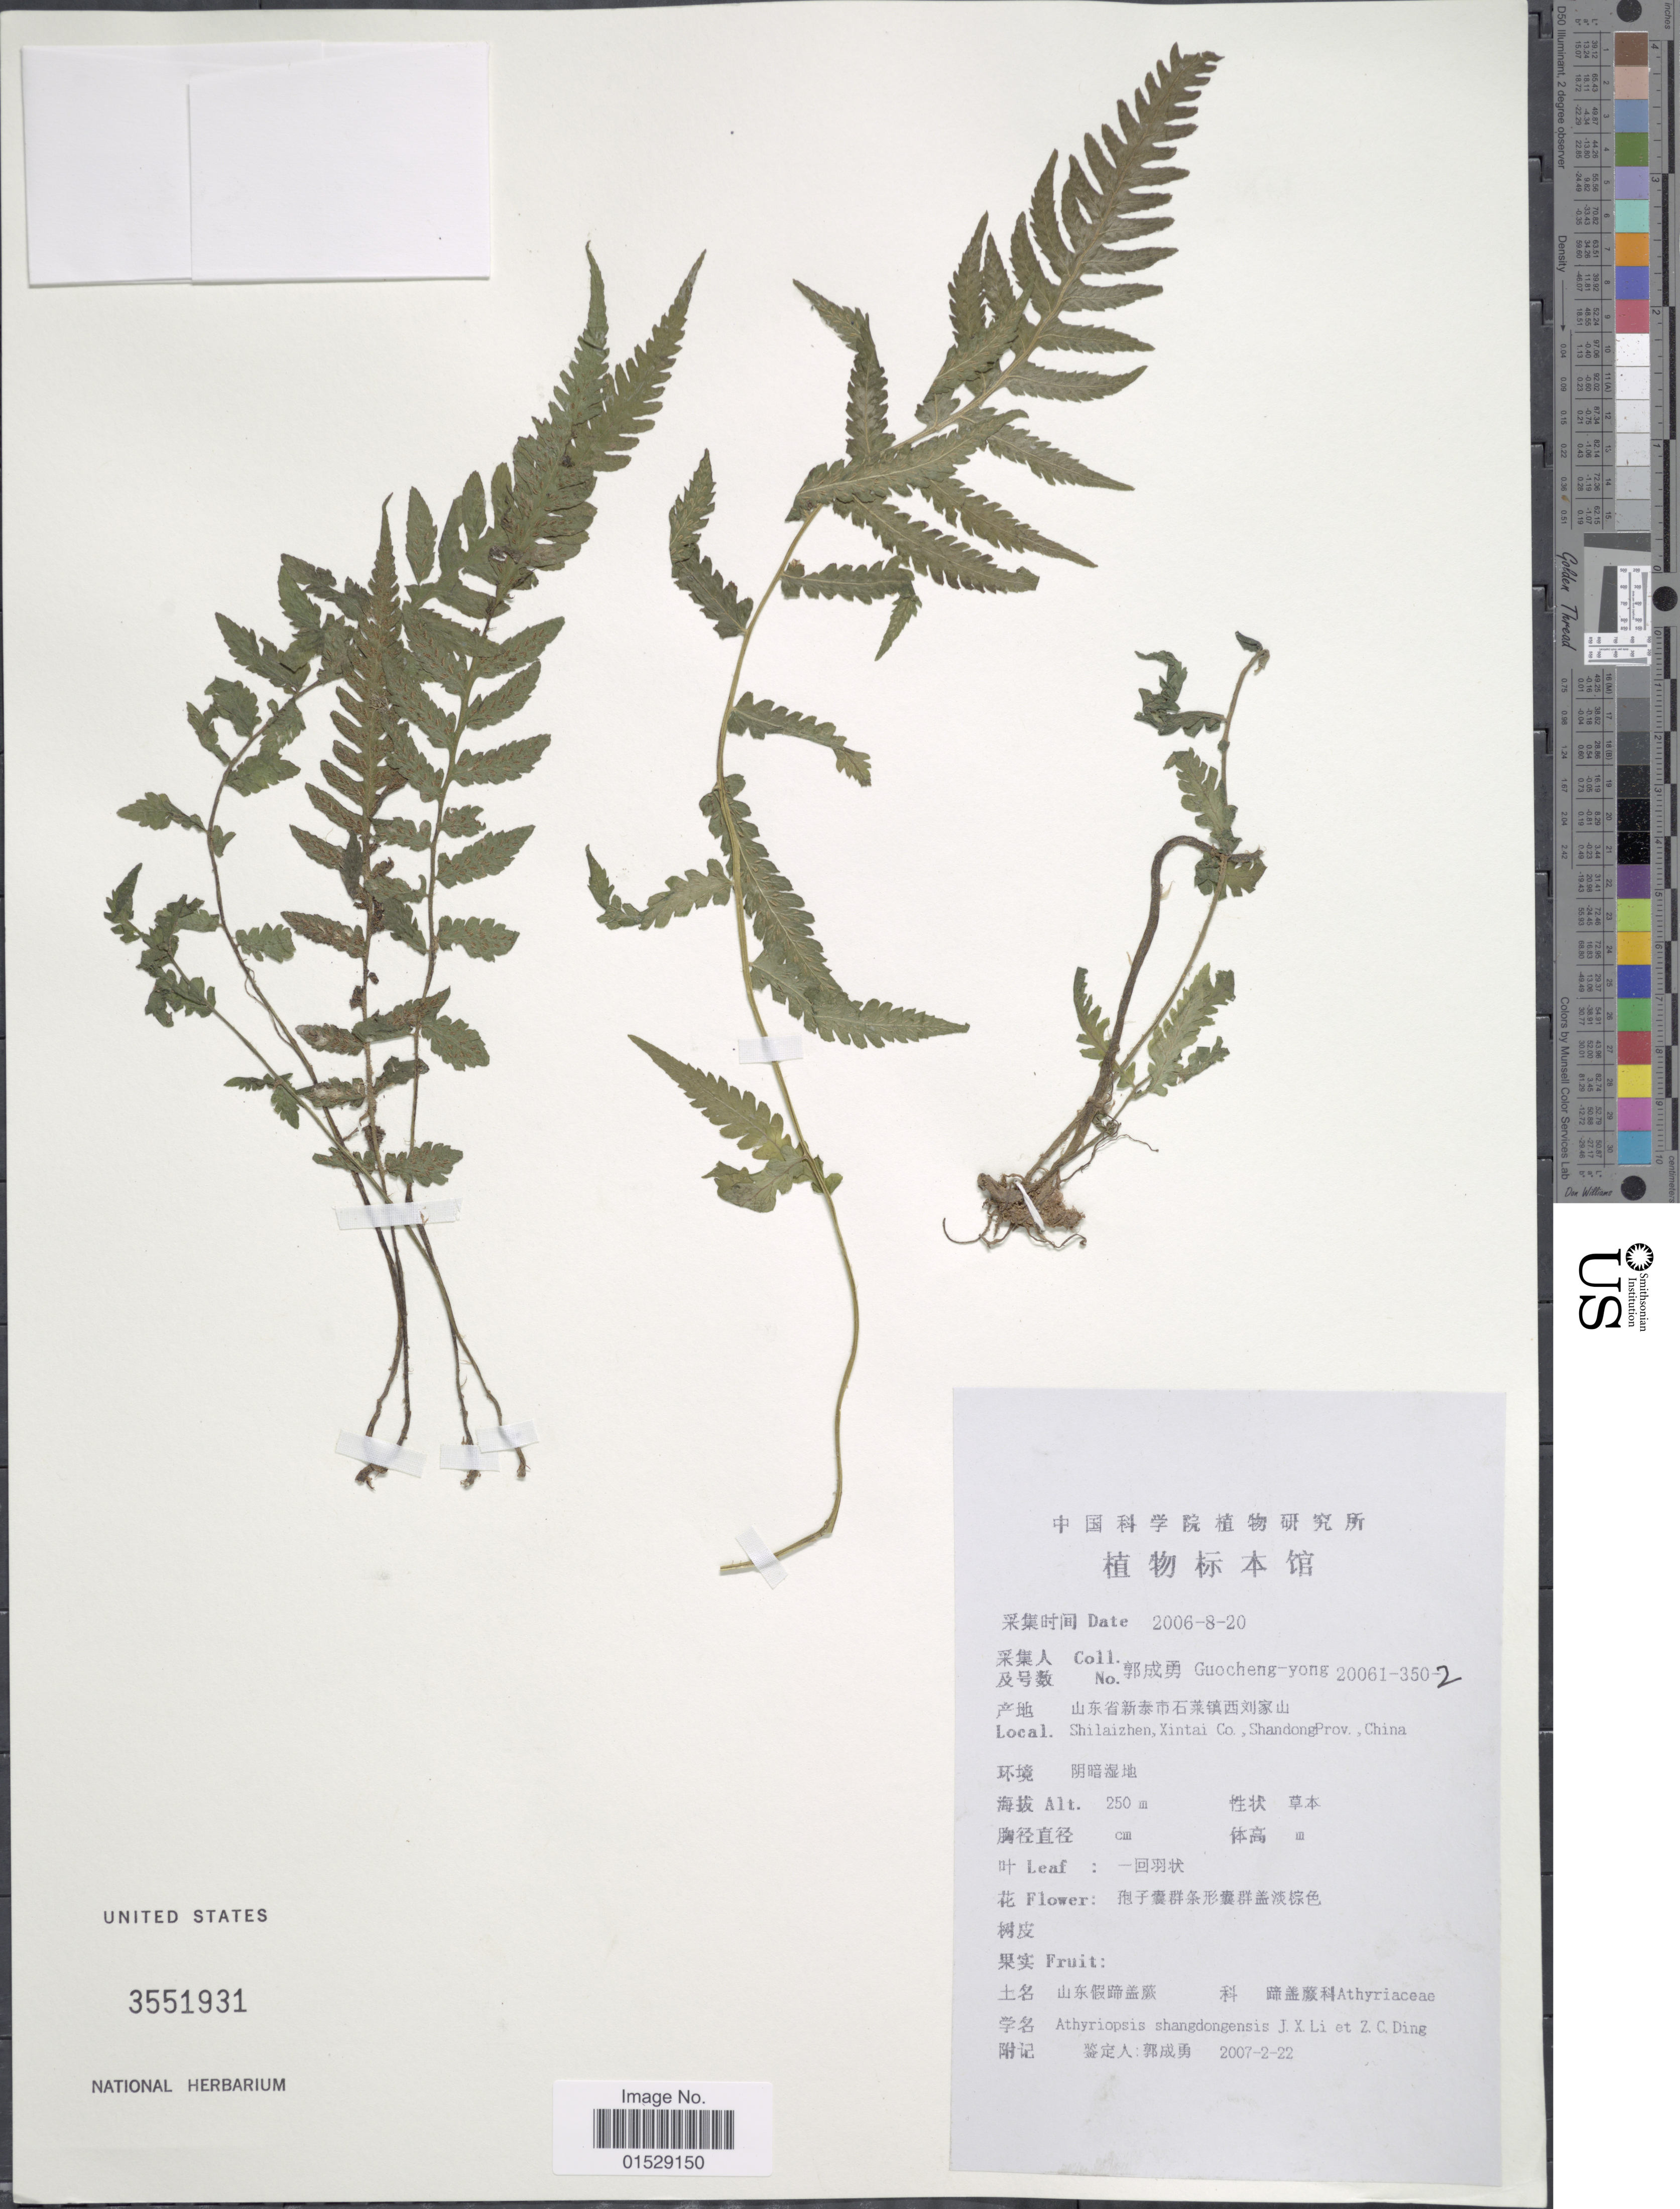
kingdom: Plantae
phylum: Tracheophyta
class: Polypodiopsida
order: Polypodiales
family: Athyriaceae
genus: Deparia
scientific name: Deparia shandongensis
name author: (J.X. Li & Z.C. Ding) Z.R. He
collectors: Guo cheng-yong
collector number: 20061-350-2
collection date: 2006-08-20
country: China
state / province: Shandong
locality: Shilaizhen, Xintai Co., Shandong Prov., China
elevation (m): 250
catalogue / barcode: US 3551931